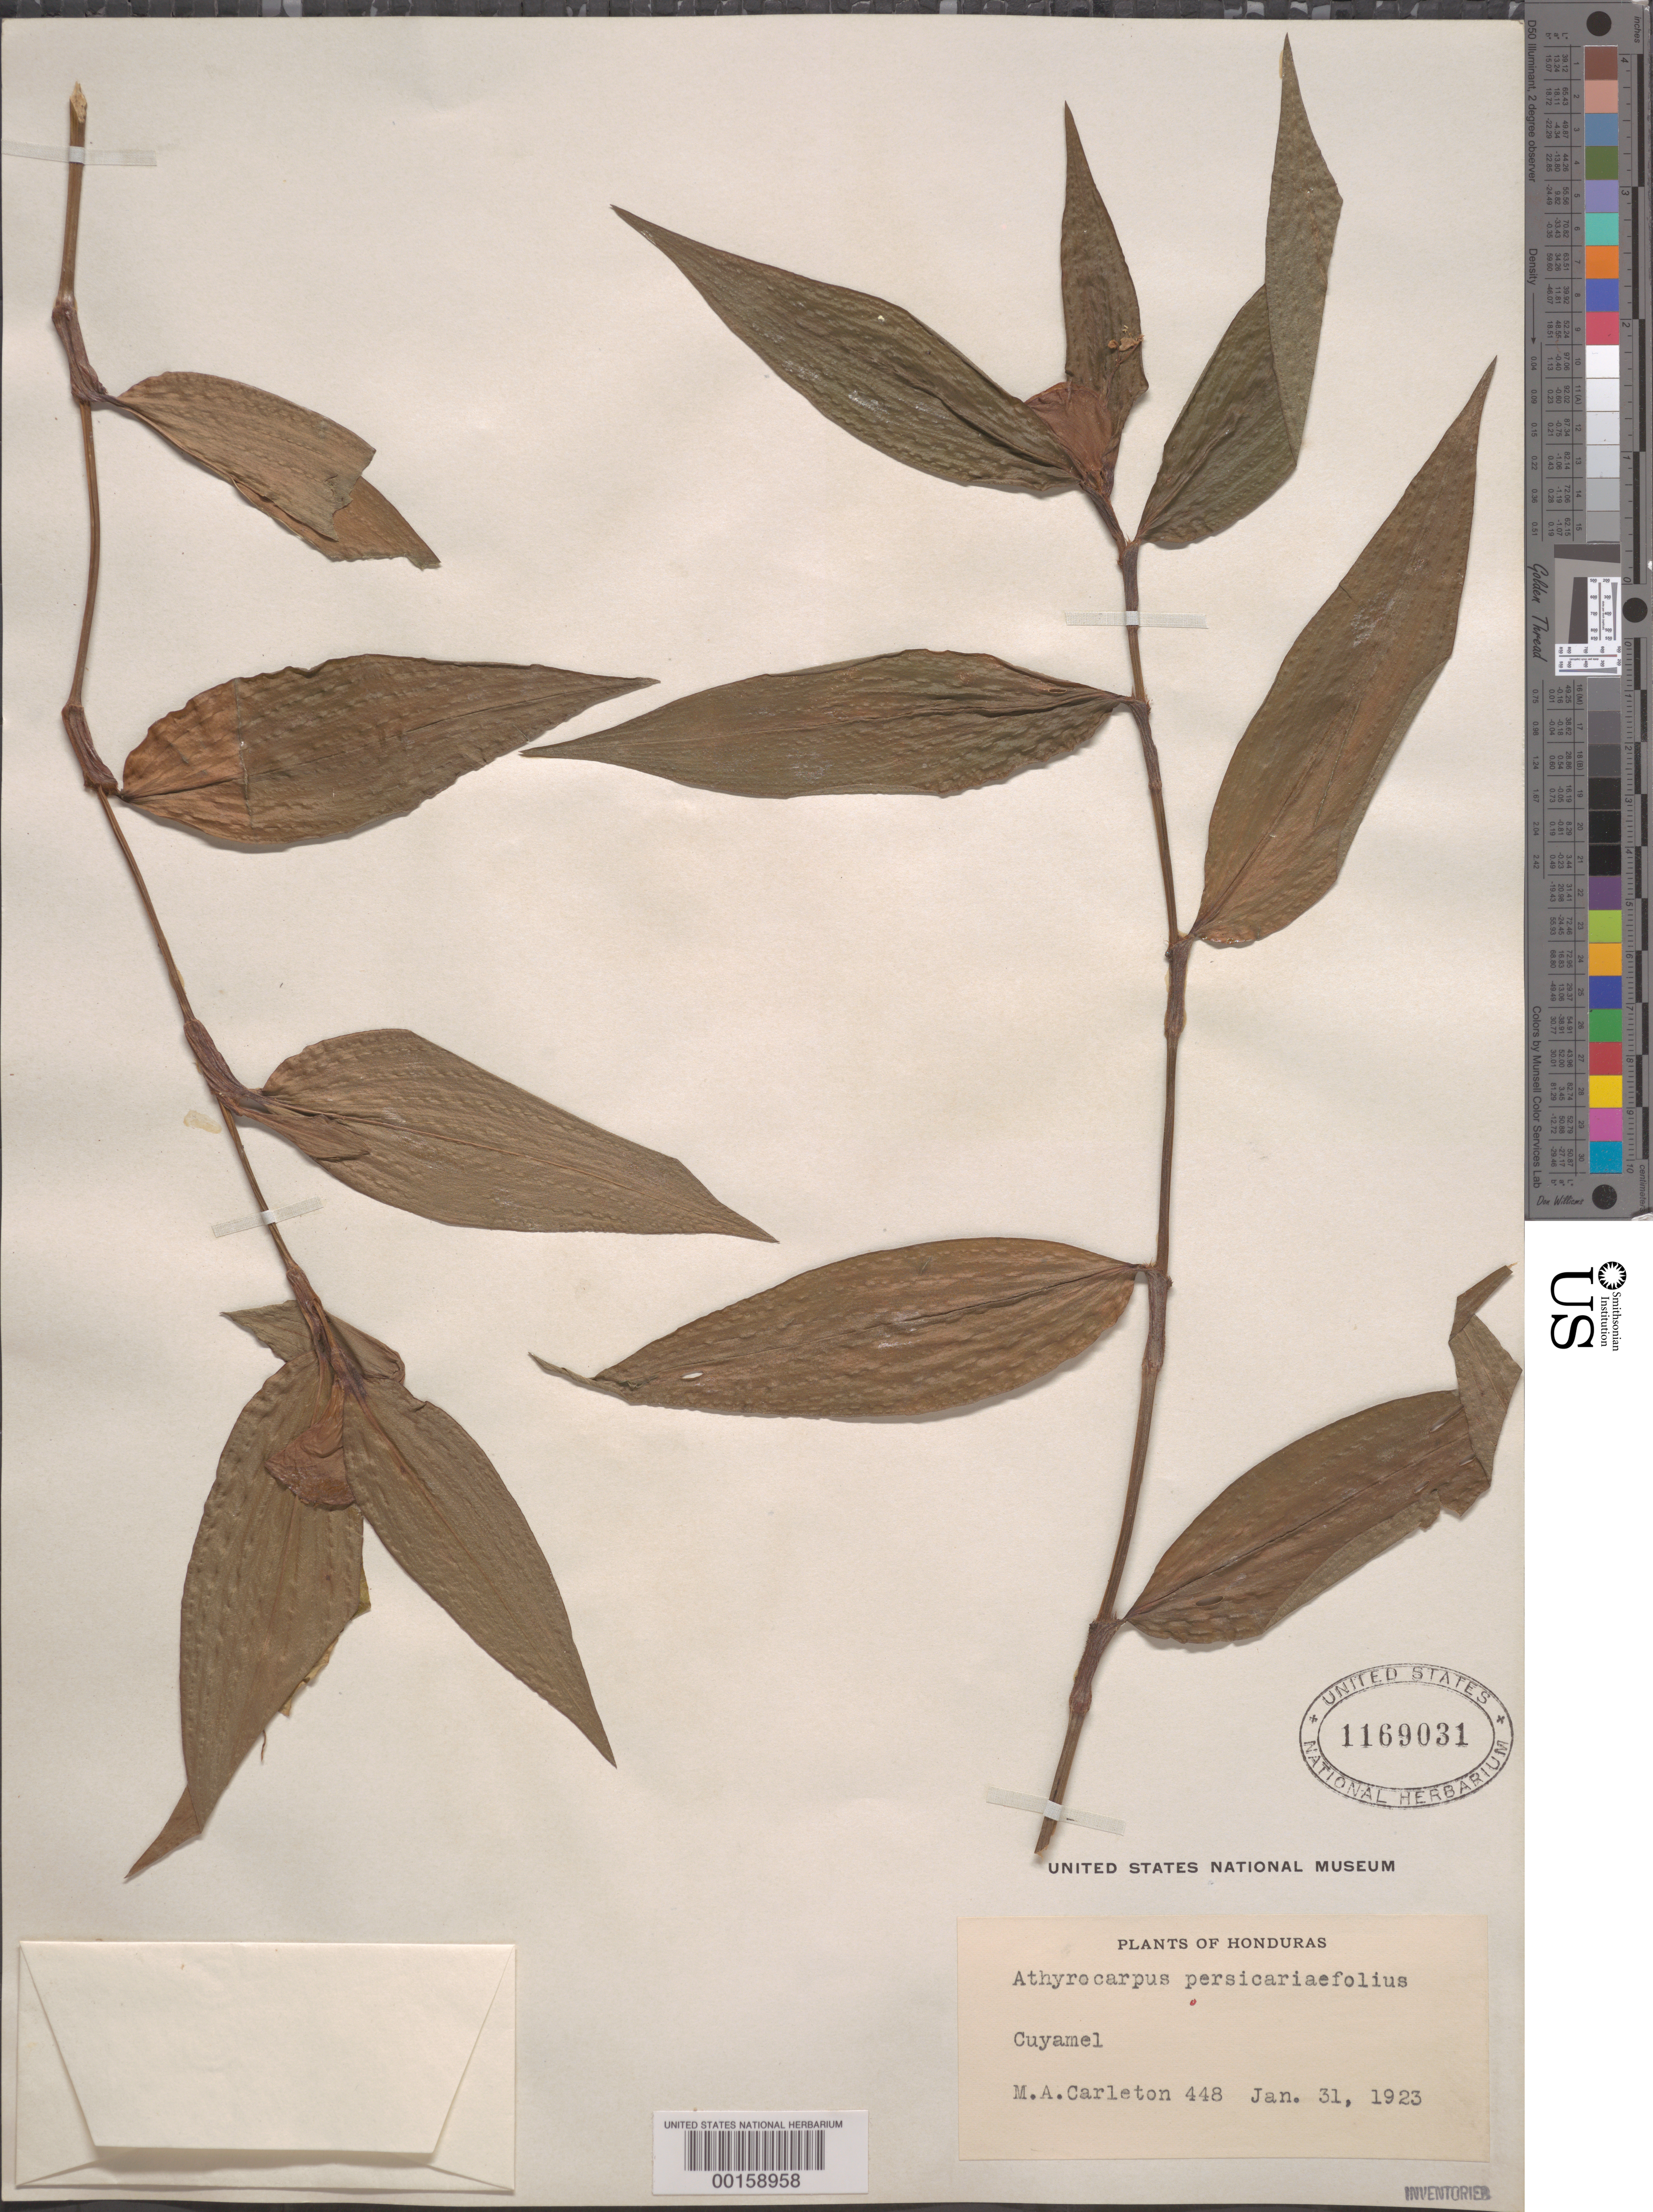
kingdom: Plantae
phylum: Tracheophyta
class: Liliopsida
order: Commelinales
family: Commelinaceae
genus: Commelina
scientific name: Commelina rufipes var. glabrata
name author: (D.R. Hunt) Faden & D.R. Hunt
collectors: M. A. Carleton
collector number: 448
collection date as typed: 31 Jan 1923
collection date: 1923-01-31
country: Honduras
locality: Cuymel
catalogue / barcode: US 1169031